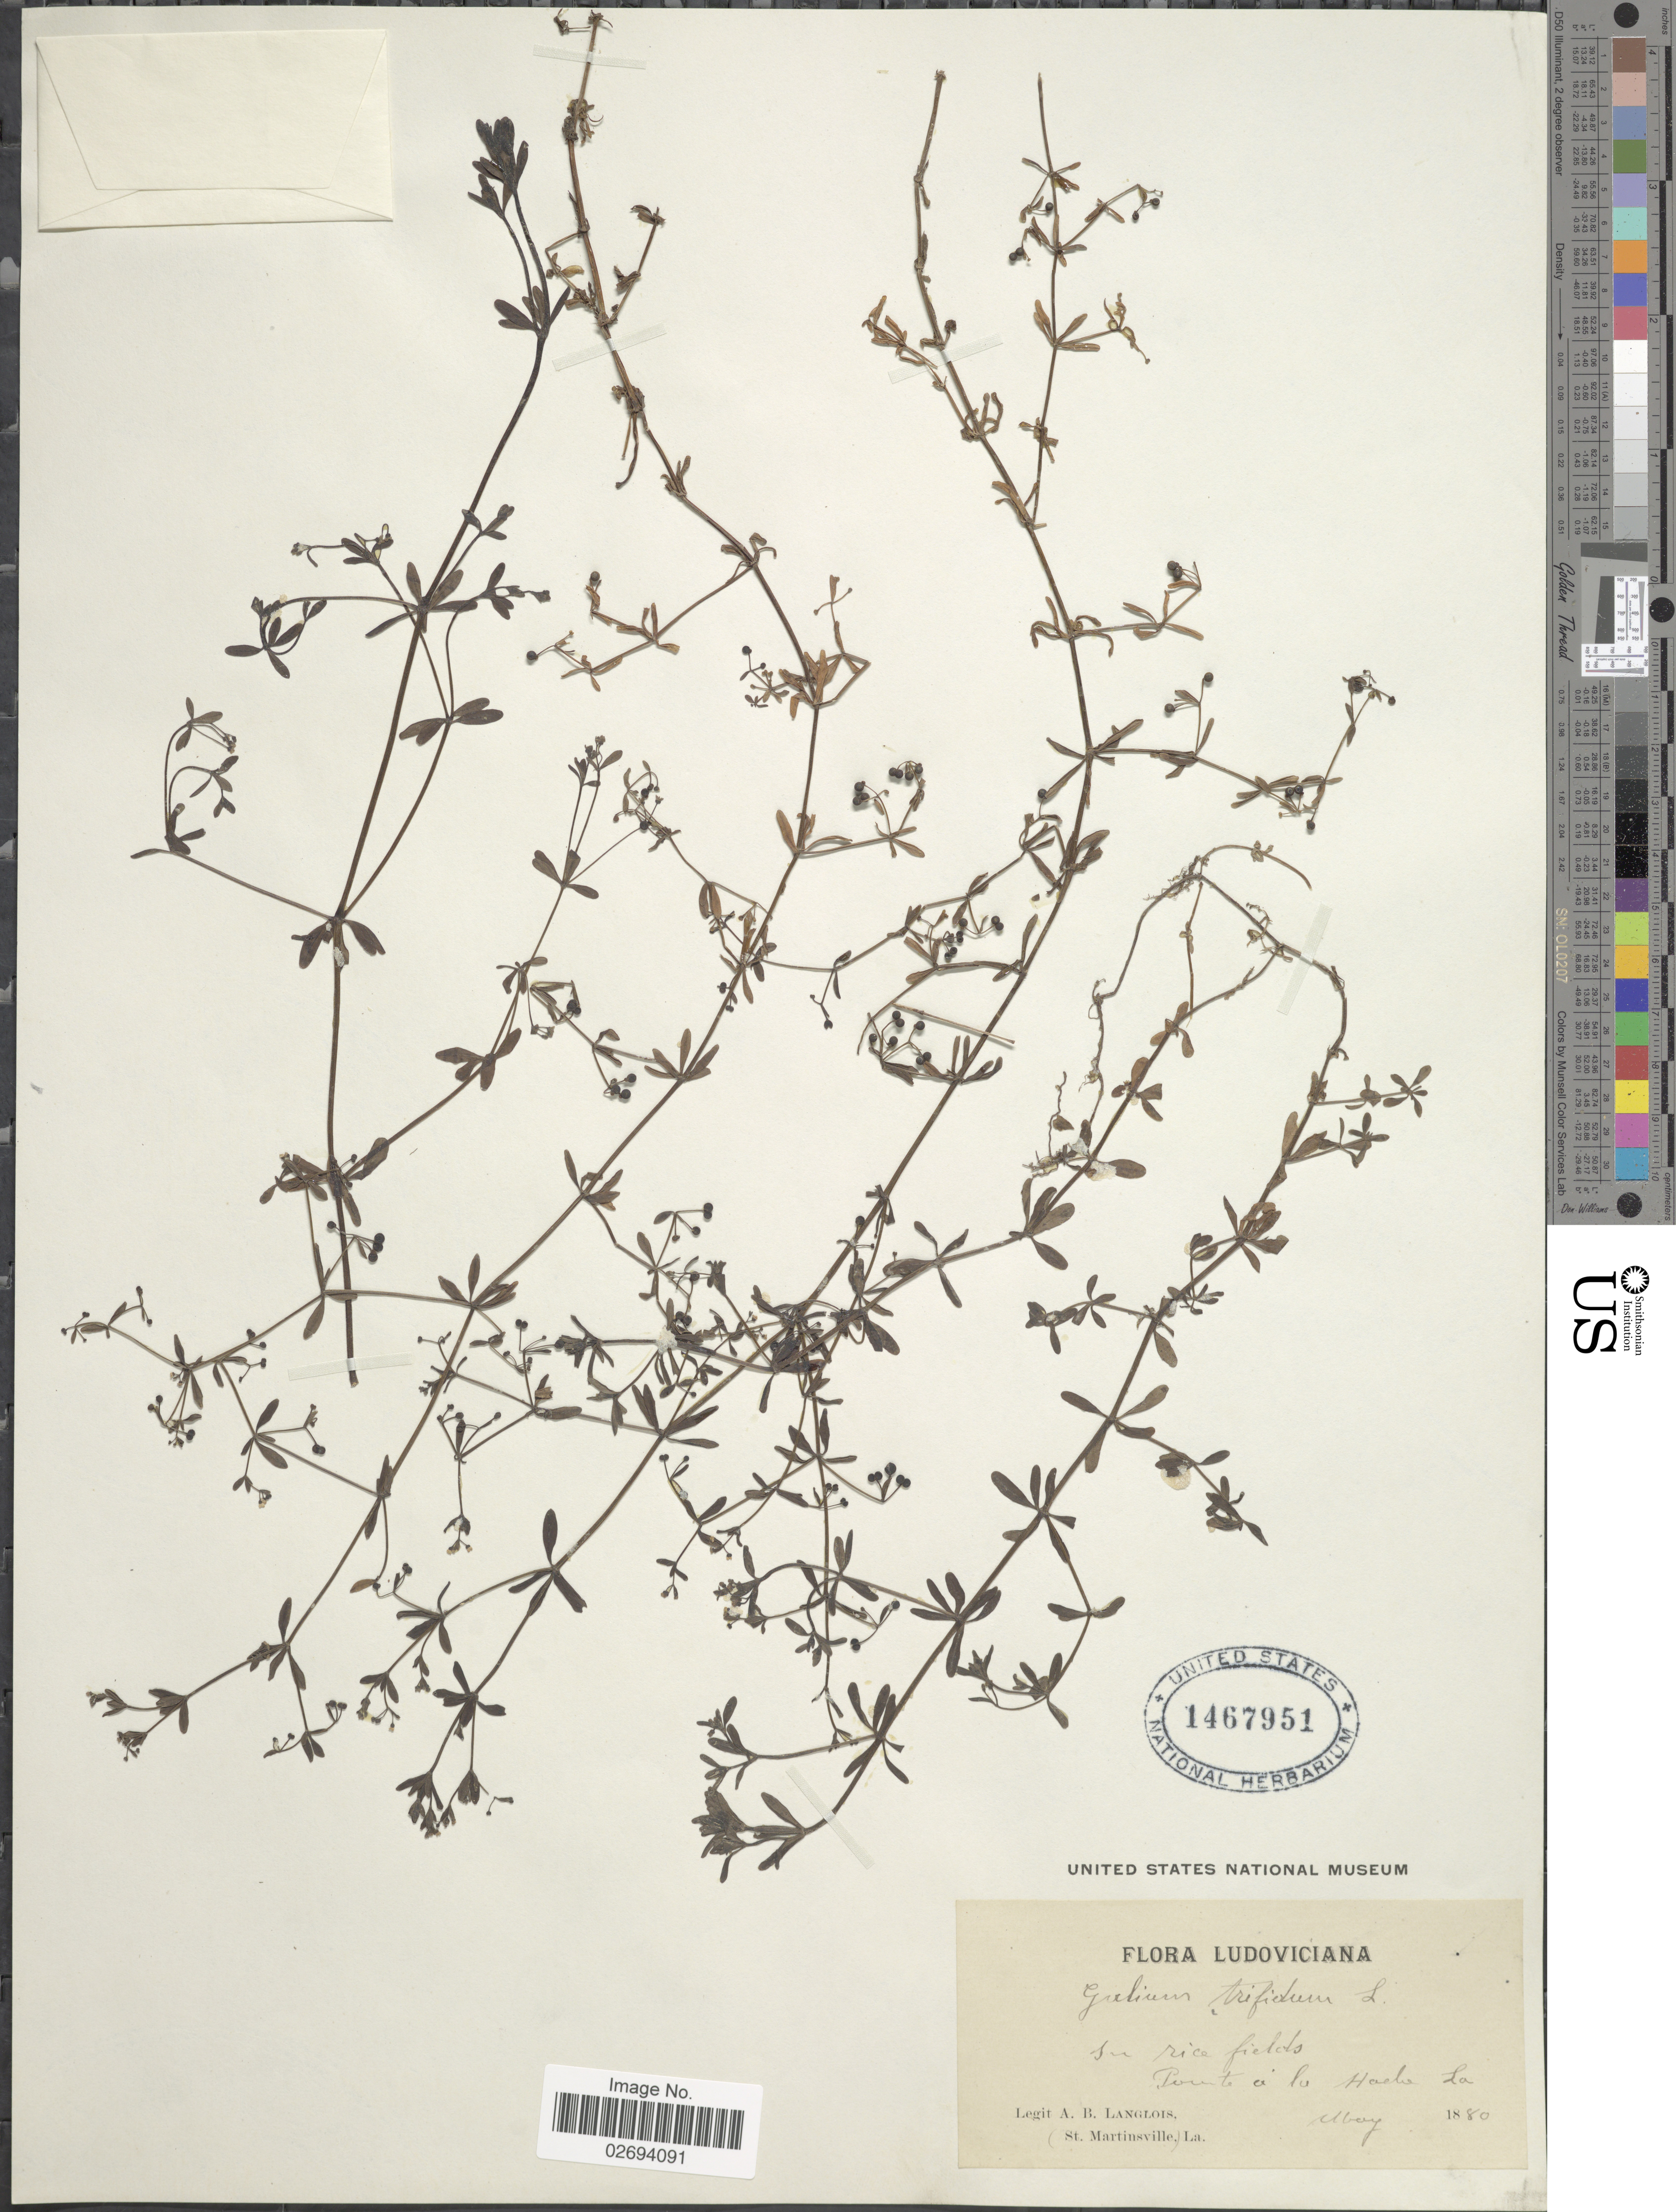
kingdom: Plantae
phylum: Tracheophyta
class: Magnoliopsida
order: Gentianales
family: Rubiaceae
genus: Galium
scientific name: Galium trifidum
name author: L.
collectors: A. Langlois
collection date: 1880-05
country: United States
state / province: Louisiana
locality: Ludoviciana, in rice fields, Pointe à la Hache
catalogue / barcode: US 1467951